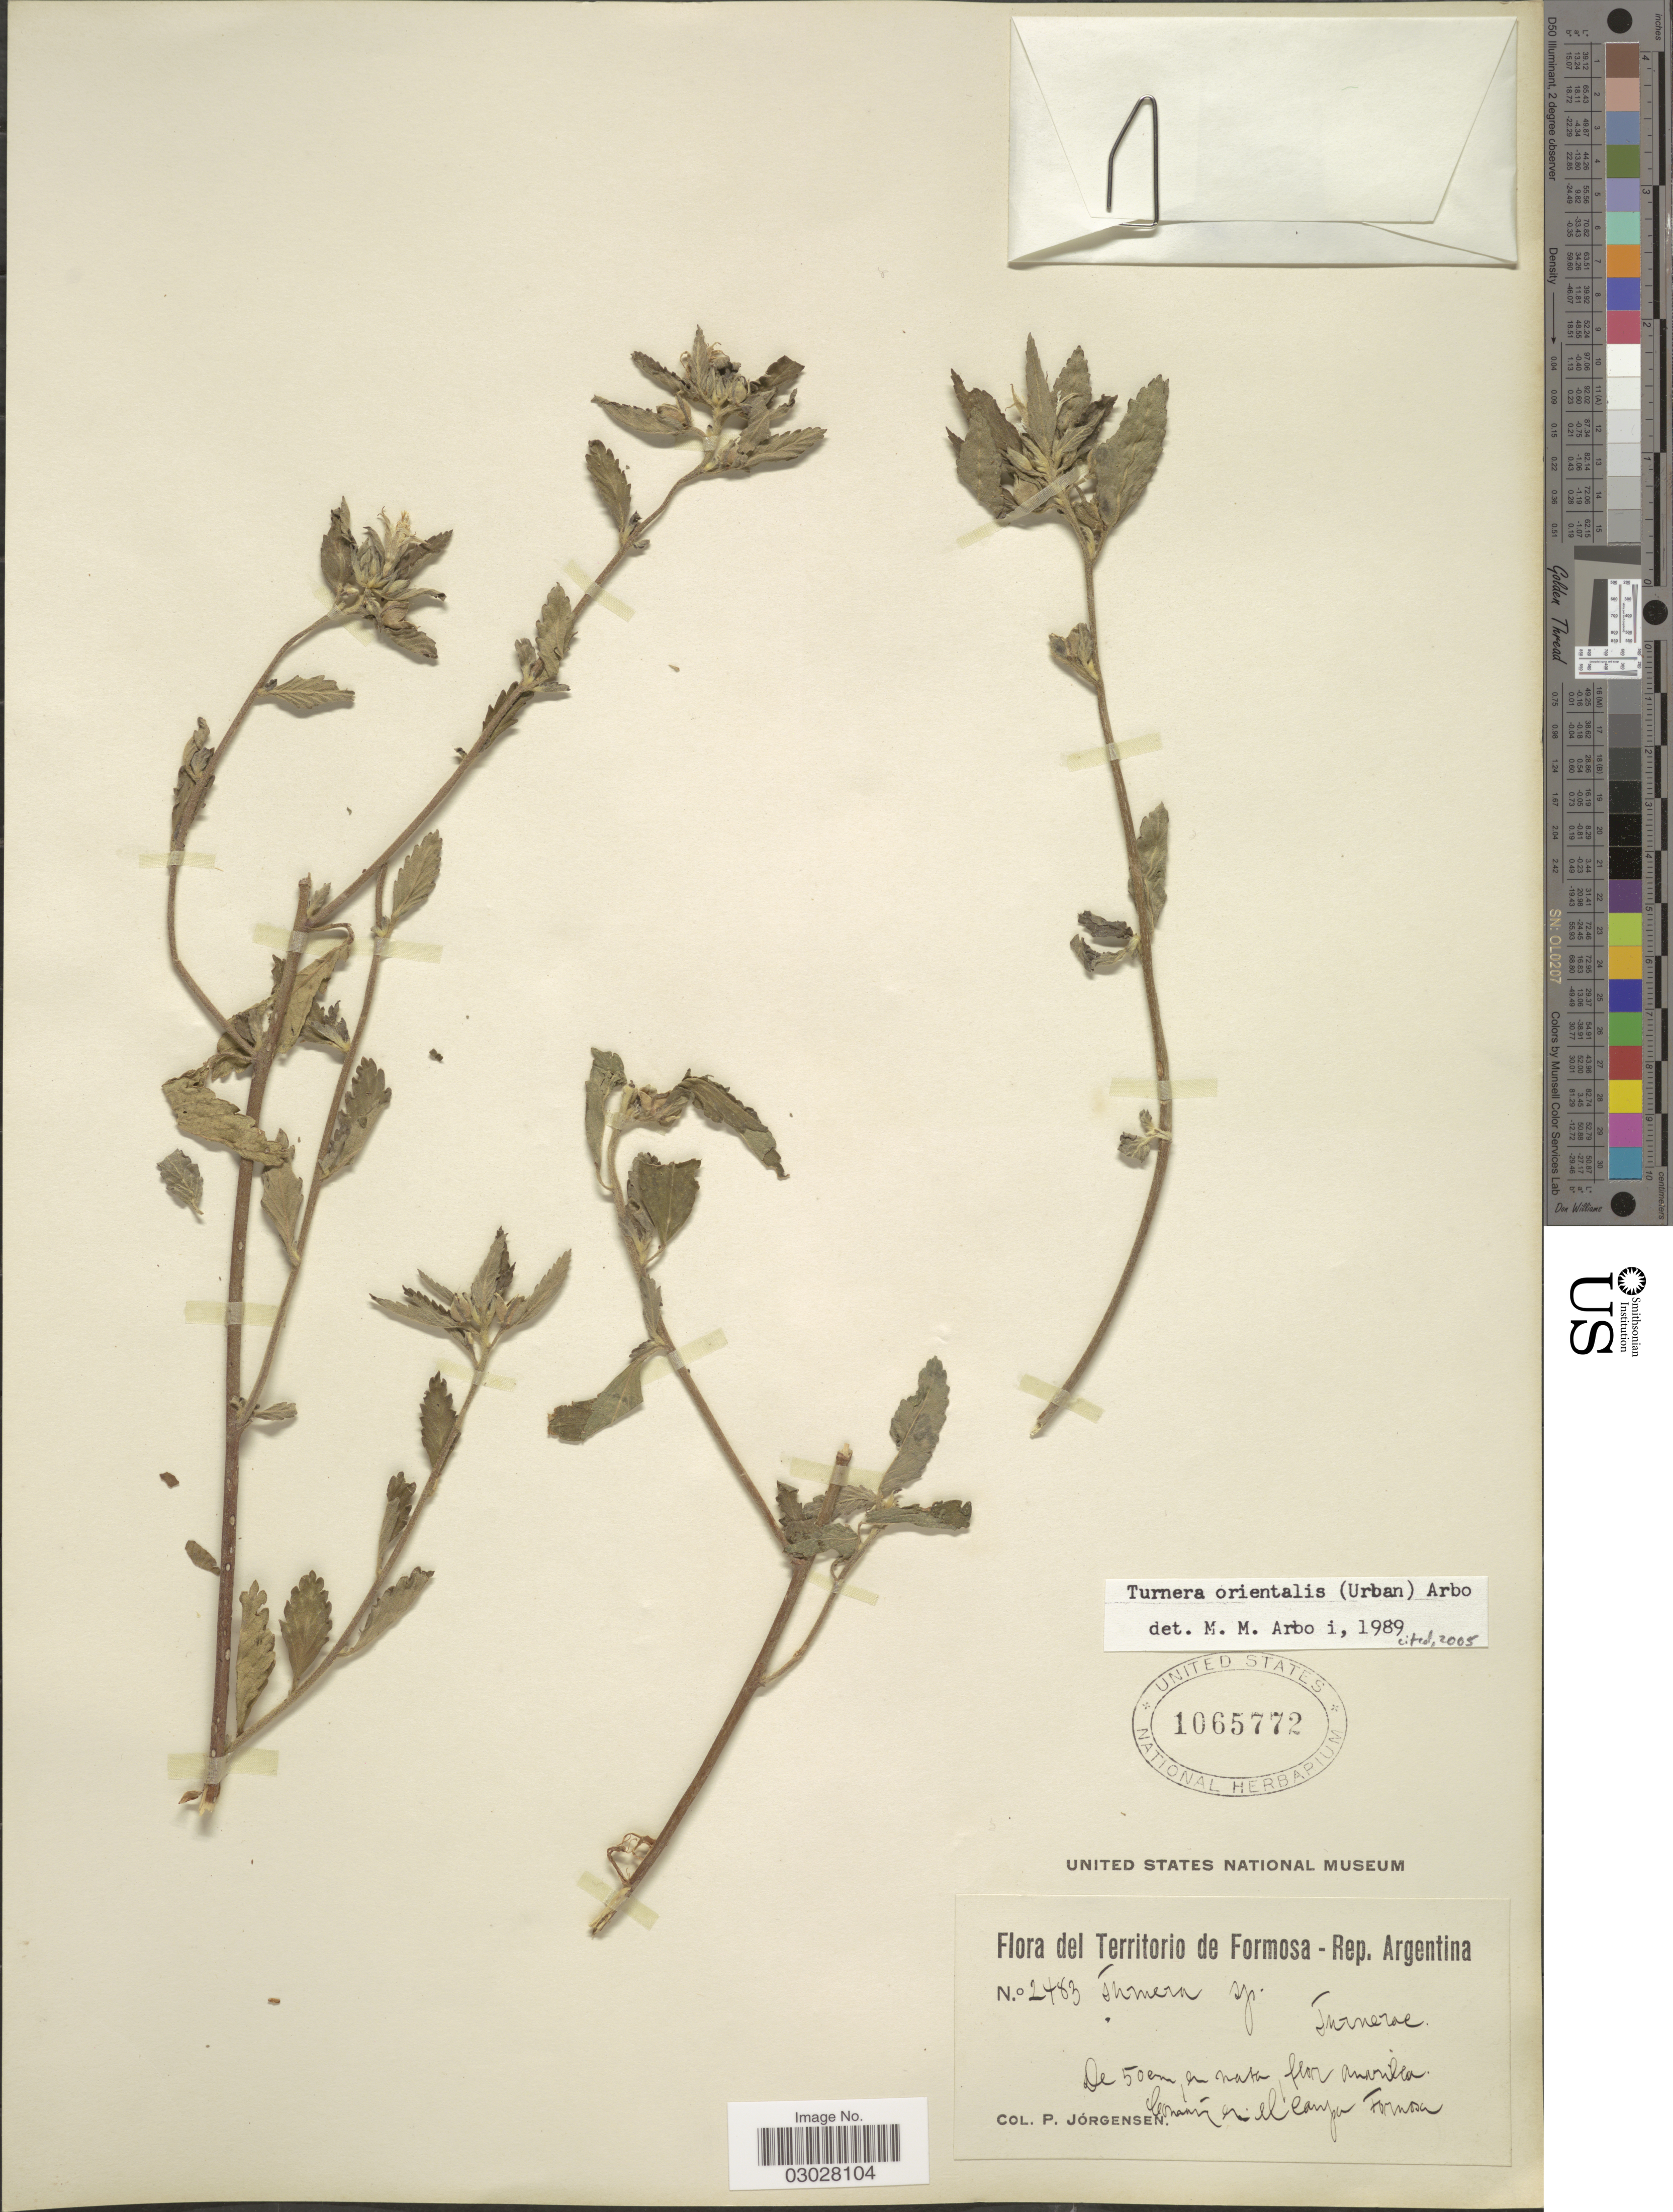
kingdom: Plantae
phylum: Tracheophyta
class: Magnoliopsida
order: Malpighiales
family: Turneraceae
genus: Turnera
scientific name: Turnera orientalis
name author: (Urb.) Arbo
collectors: P. Jörgensen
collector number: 2483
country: Argentina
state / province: Formosa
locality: Territorio de Formosa - Rep. Argentina.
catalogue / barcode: US 1065772